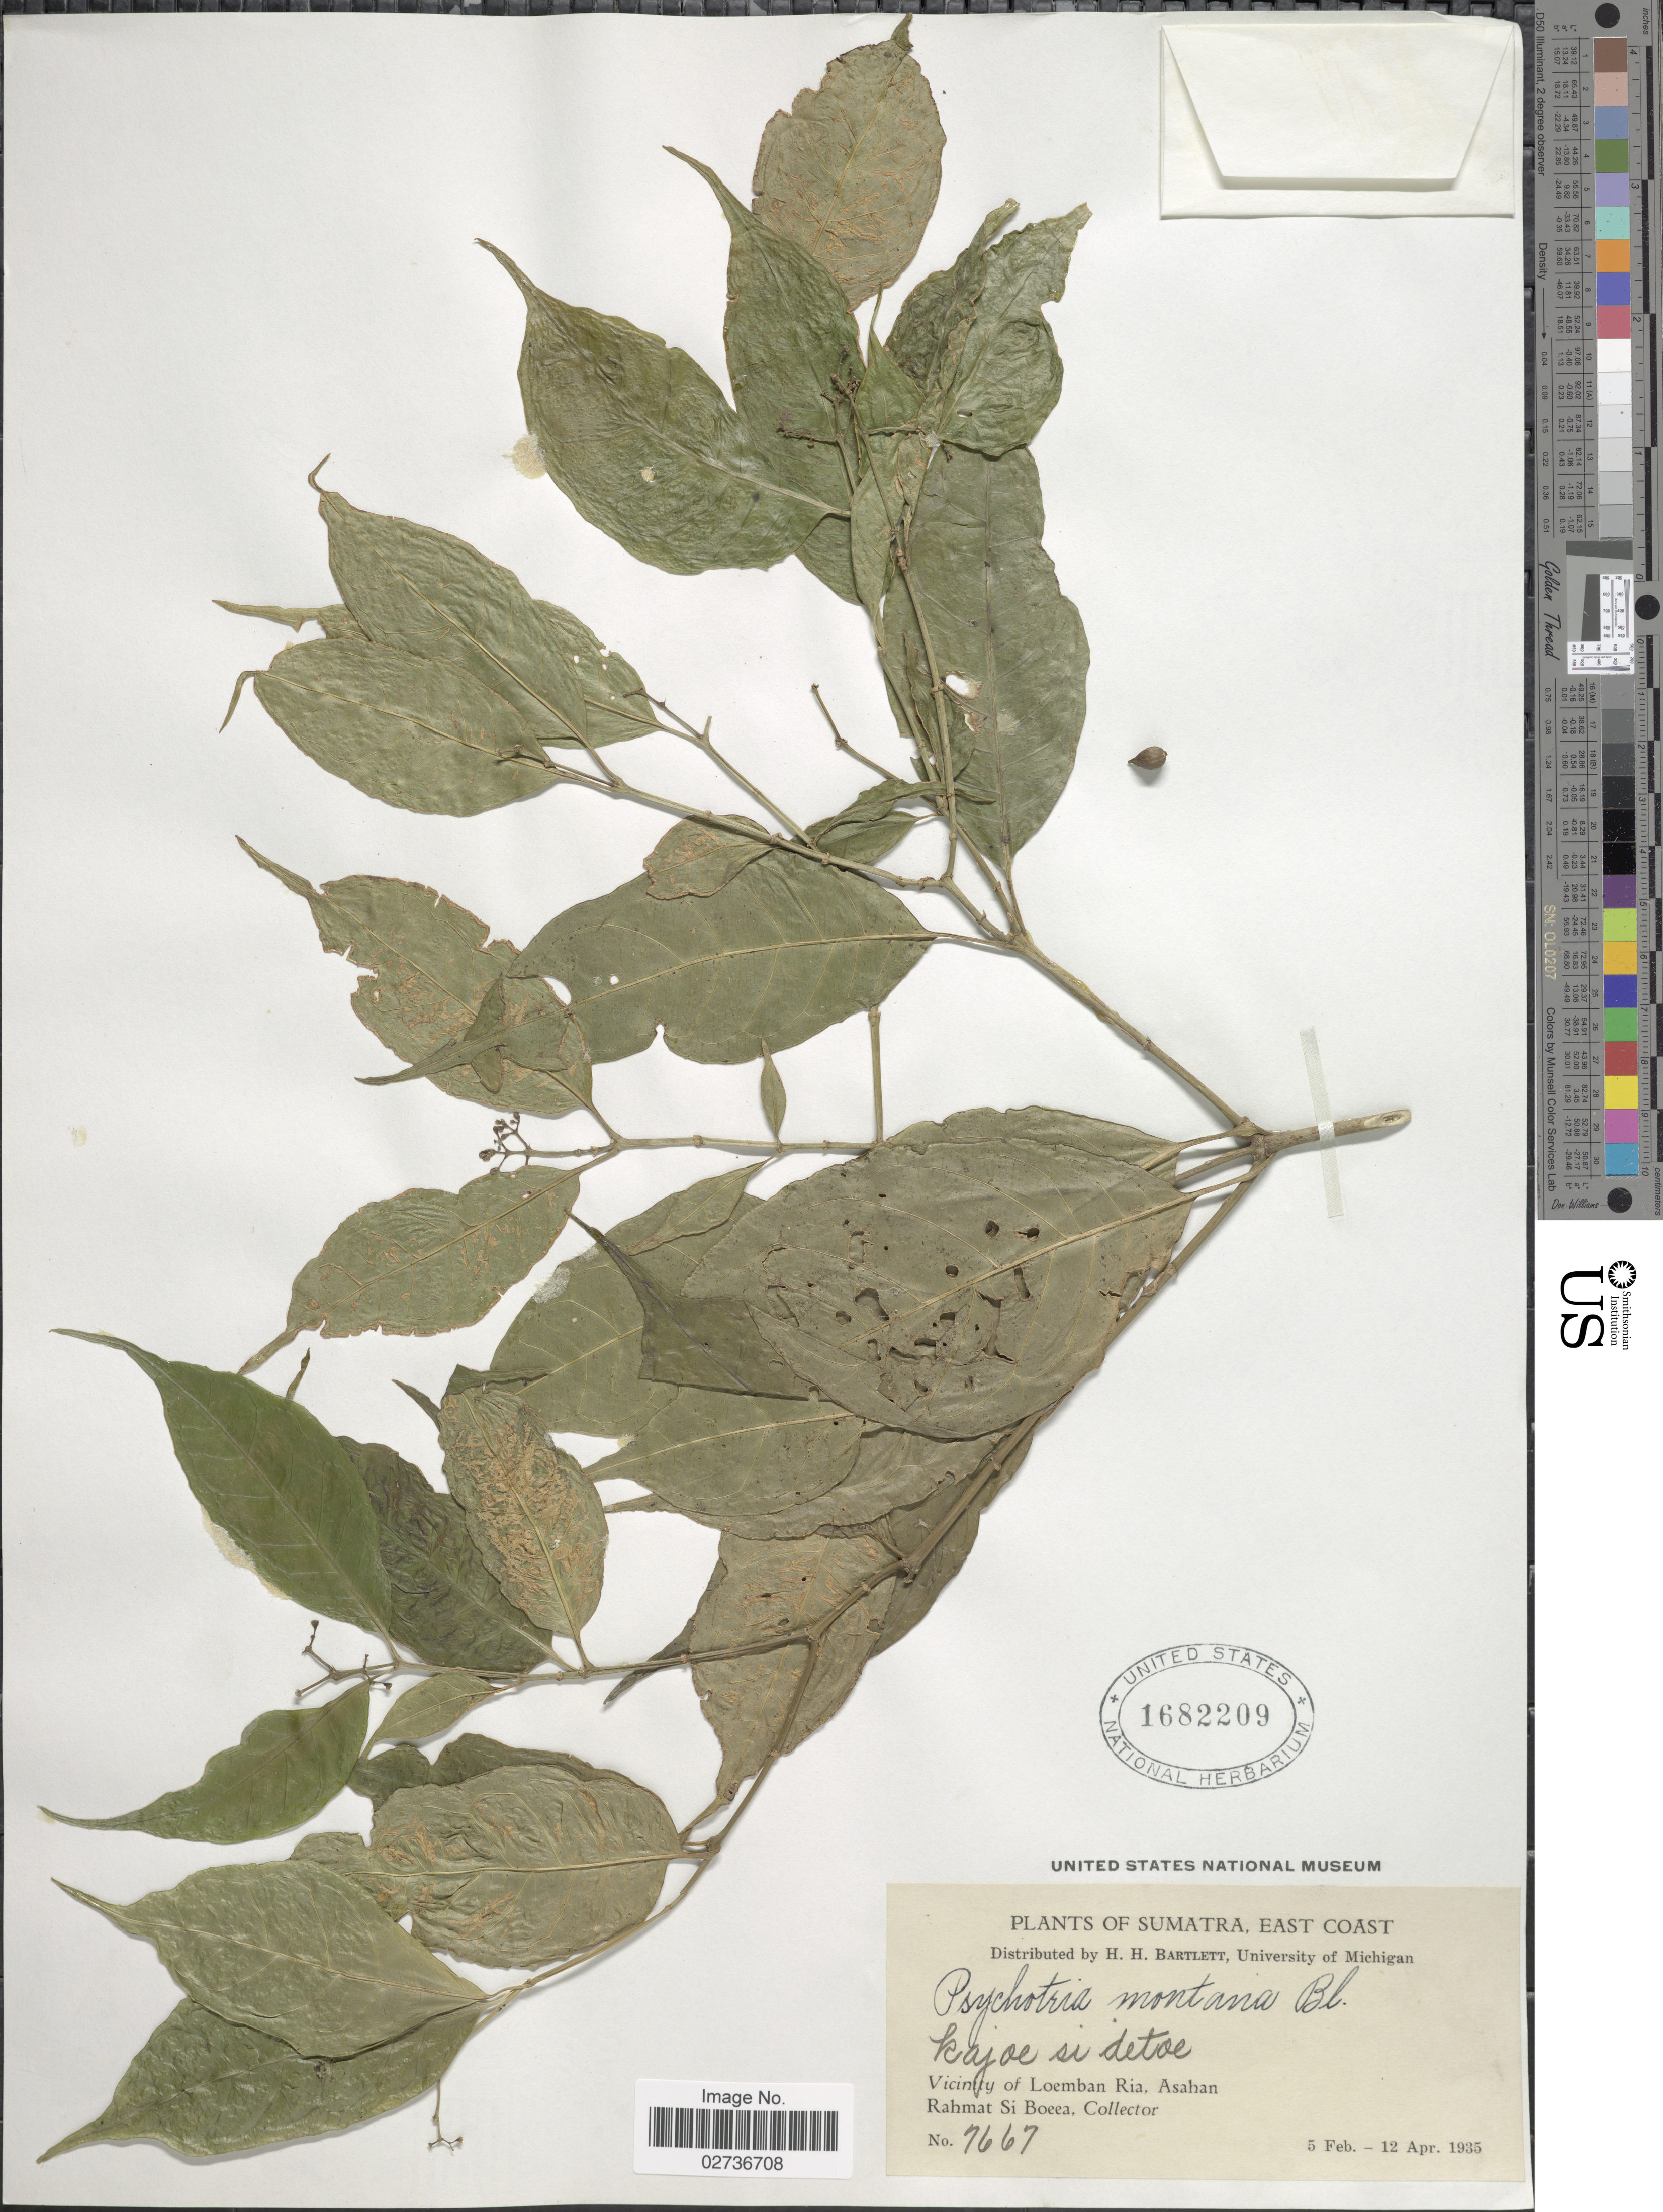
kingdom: Plantae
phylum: Tracheophyta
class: Magnoliopsida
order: Gentianales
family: Rubiaceae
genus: Psychotria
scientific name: Psychotria montana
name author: Blume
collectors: Rahmat Si Boeea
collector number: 7667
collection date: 1935-02-05/1935-04-12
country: Indonesia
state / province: Sumatra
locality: Sumatra, East Coast, Vicinity of Loemban Ria, Asahan, Kajoe si detoe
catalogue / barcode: US 1682209